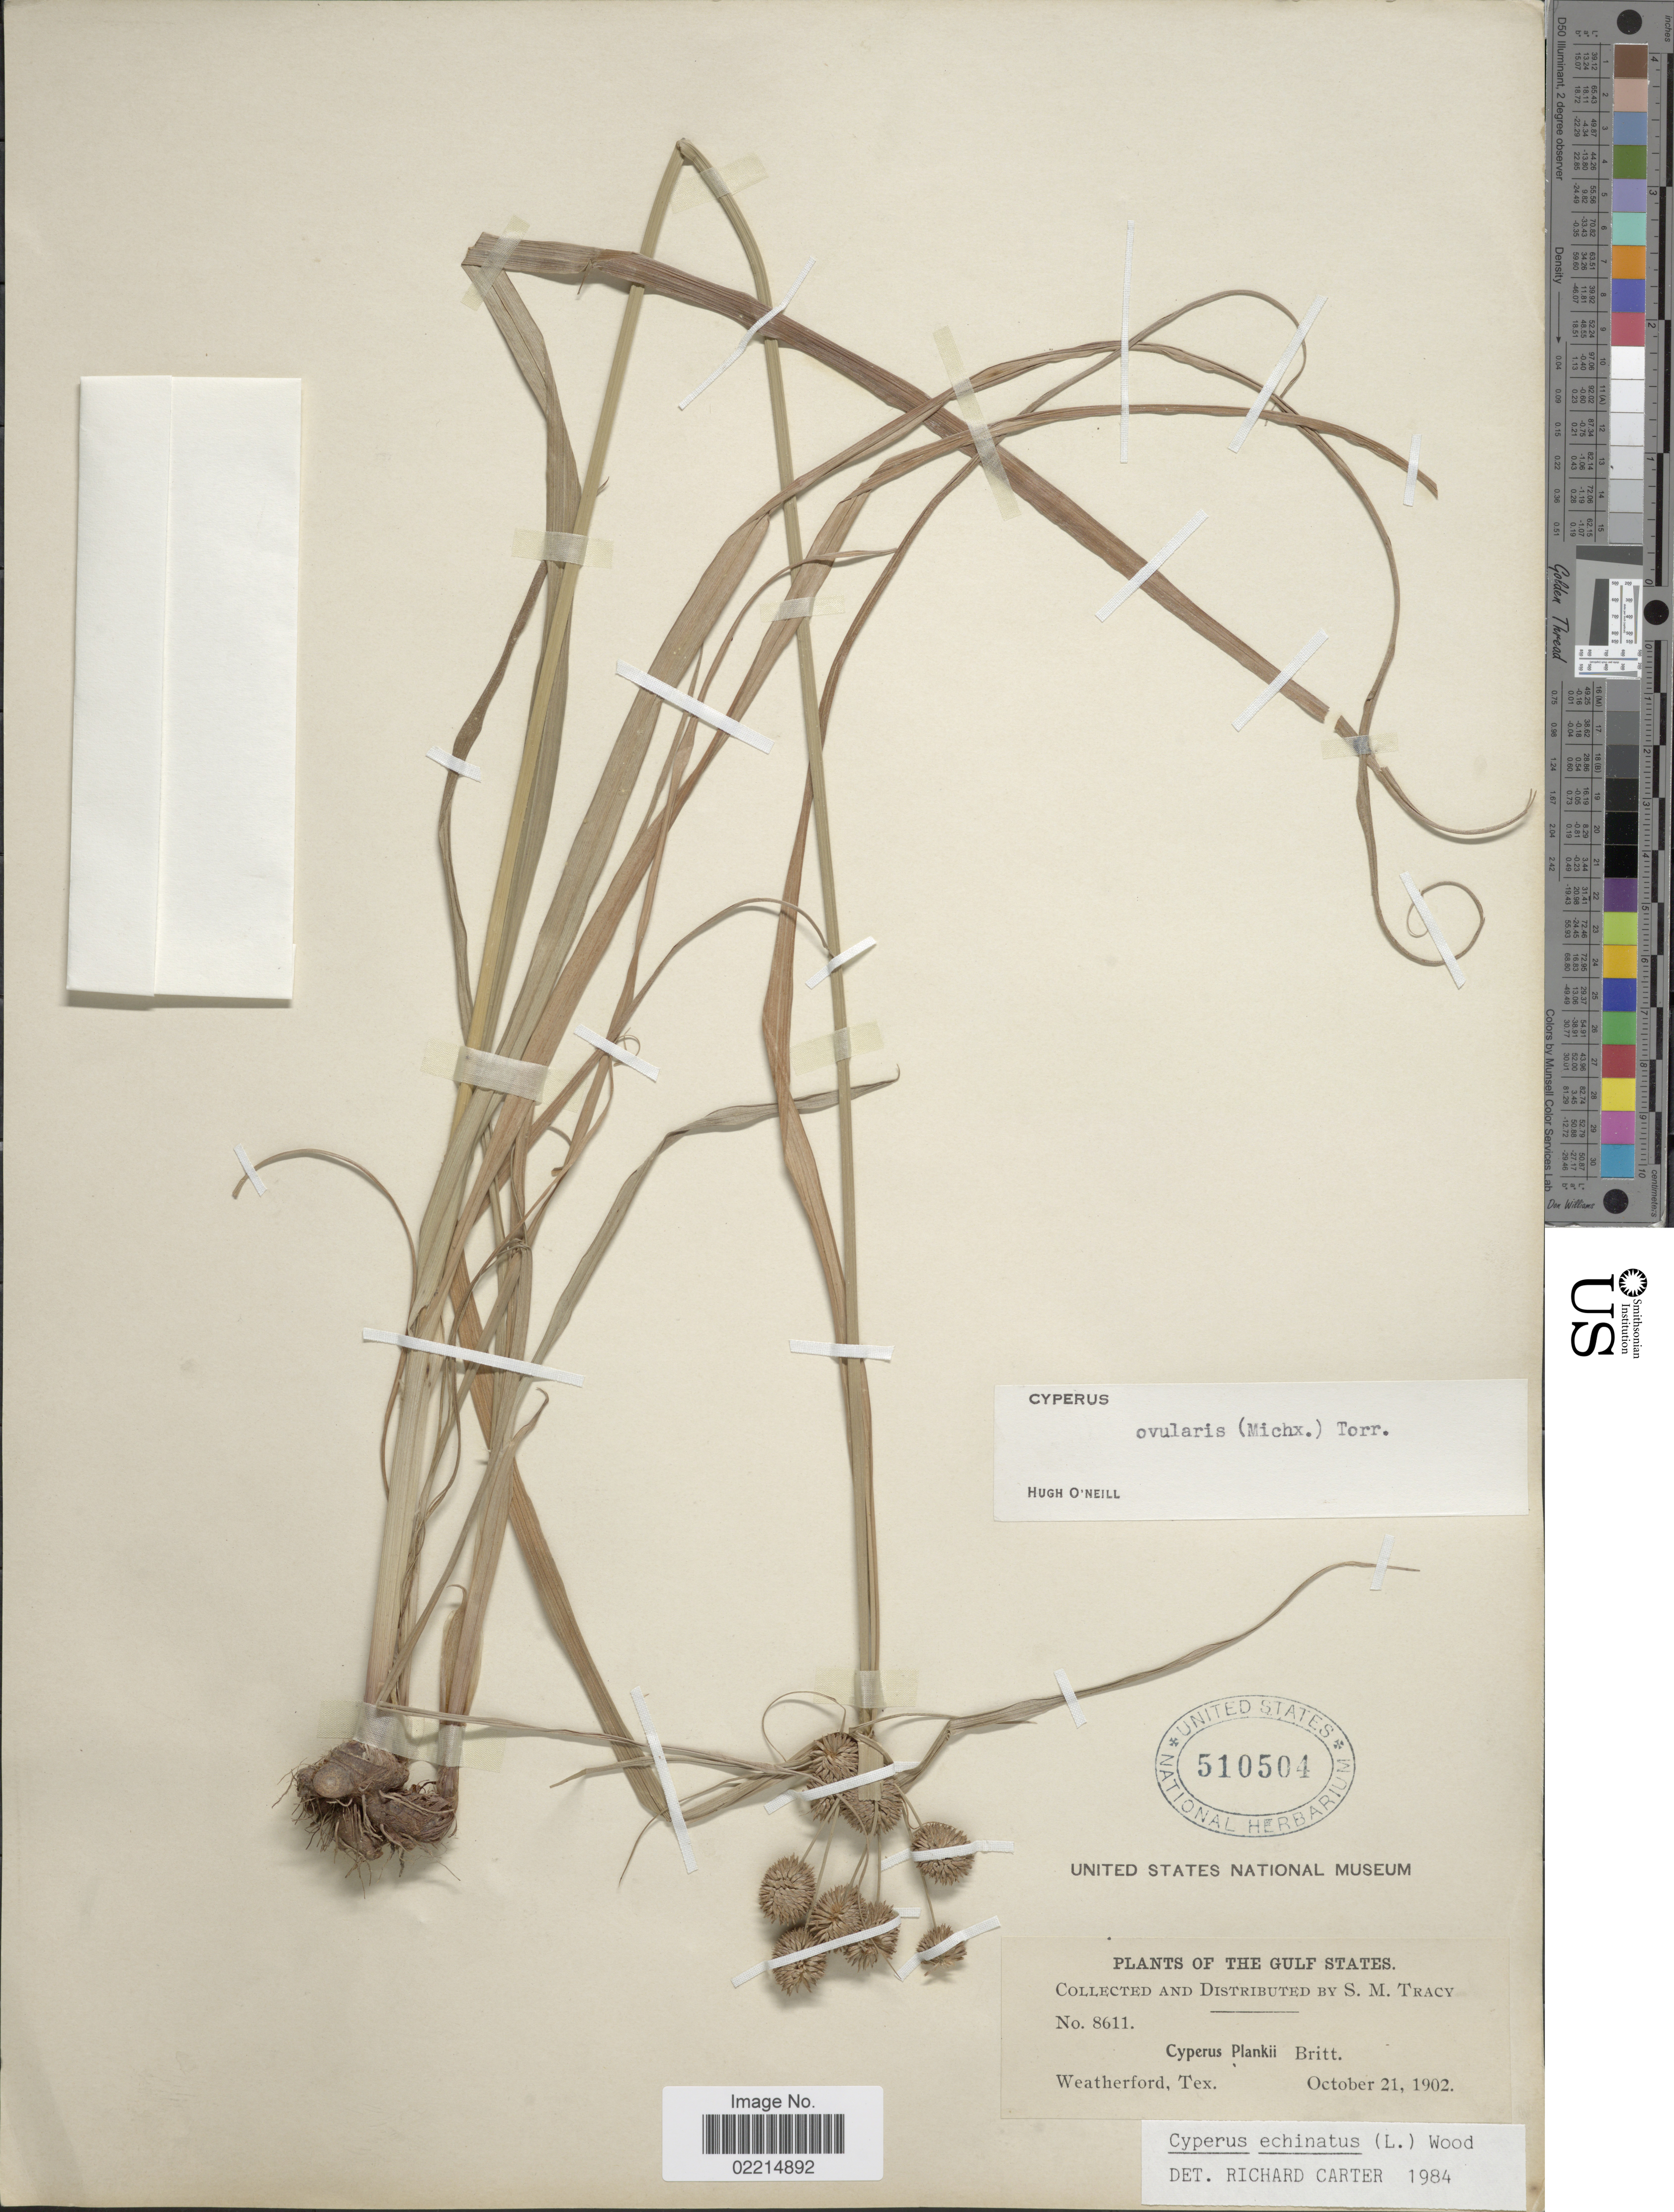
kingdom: Plantae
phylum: Tracheophyta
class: Liliopsida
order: Poales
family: Cyperaceae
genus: Cyperus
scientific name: Cyperus echinatus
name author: (L.) Alph. Wood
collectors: S. M. Tracy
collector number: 8611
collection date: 1902-10-21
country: United States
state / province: Texas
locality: Gulf States, Weatherford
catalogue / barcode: US 510504